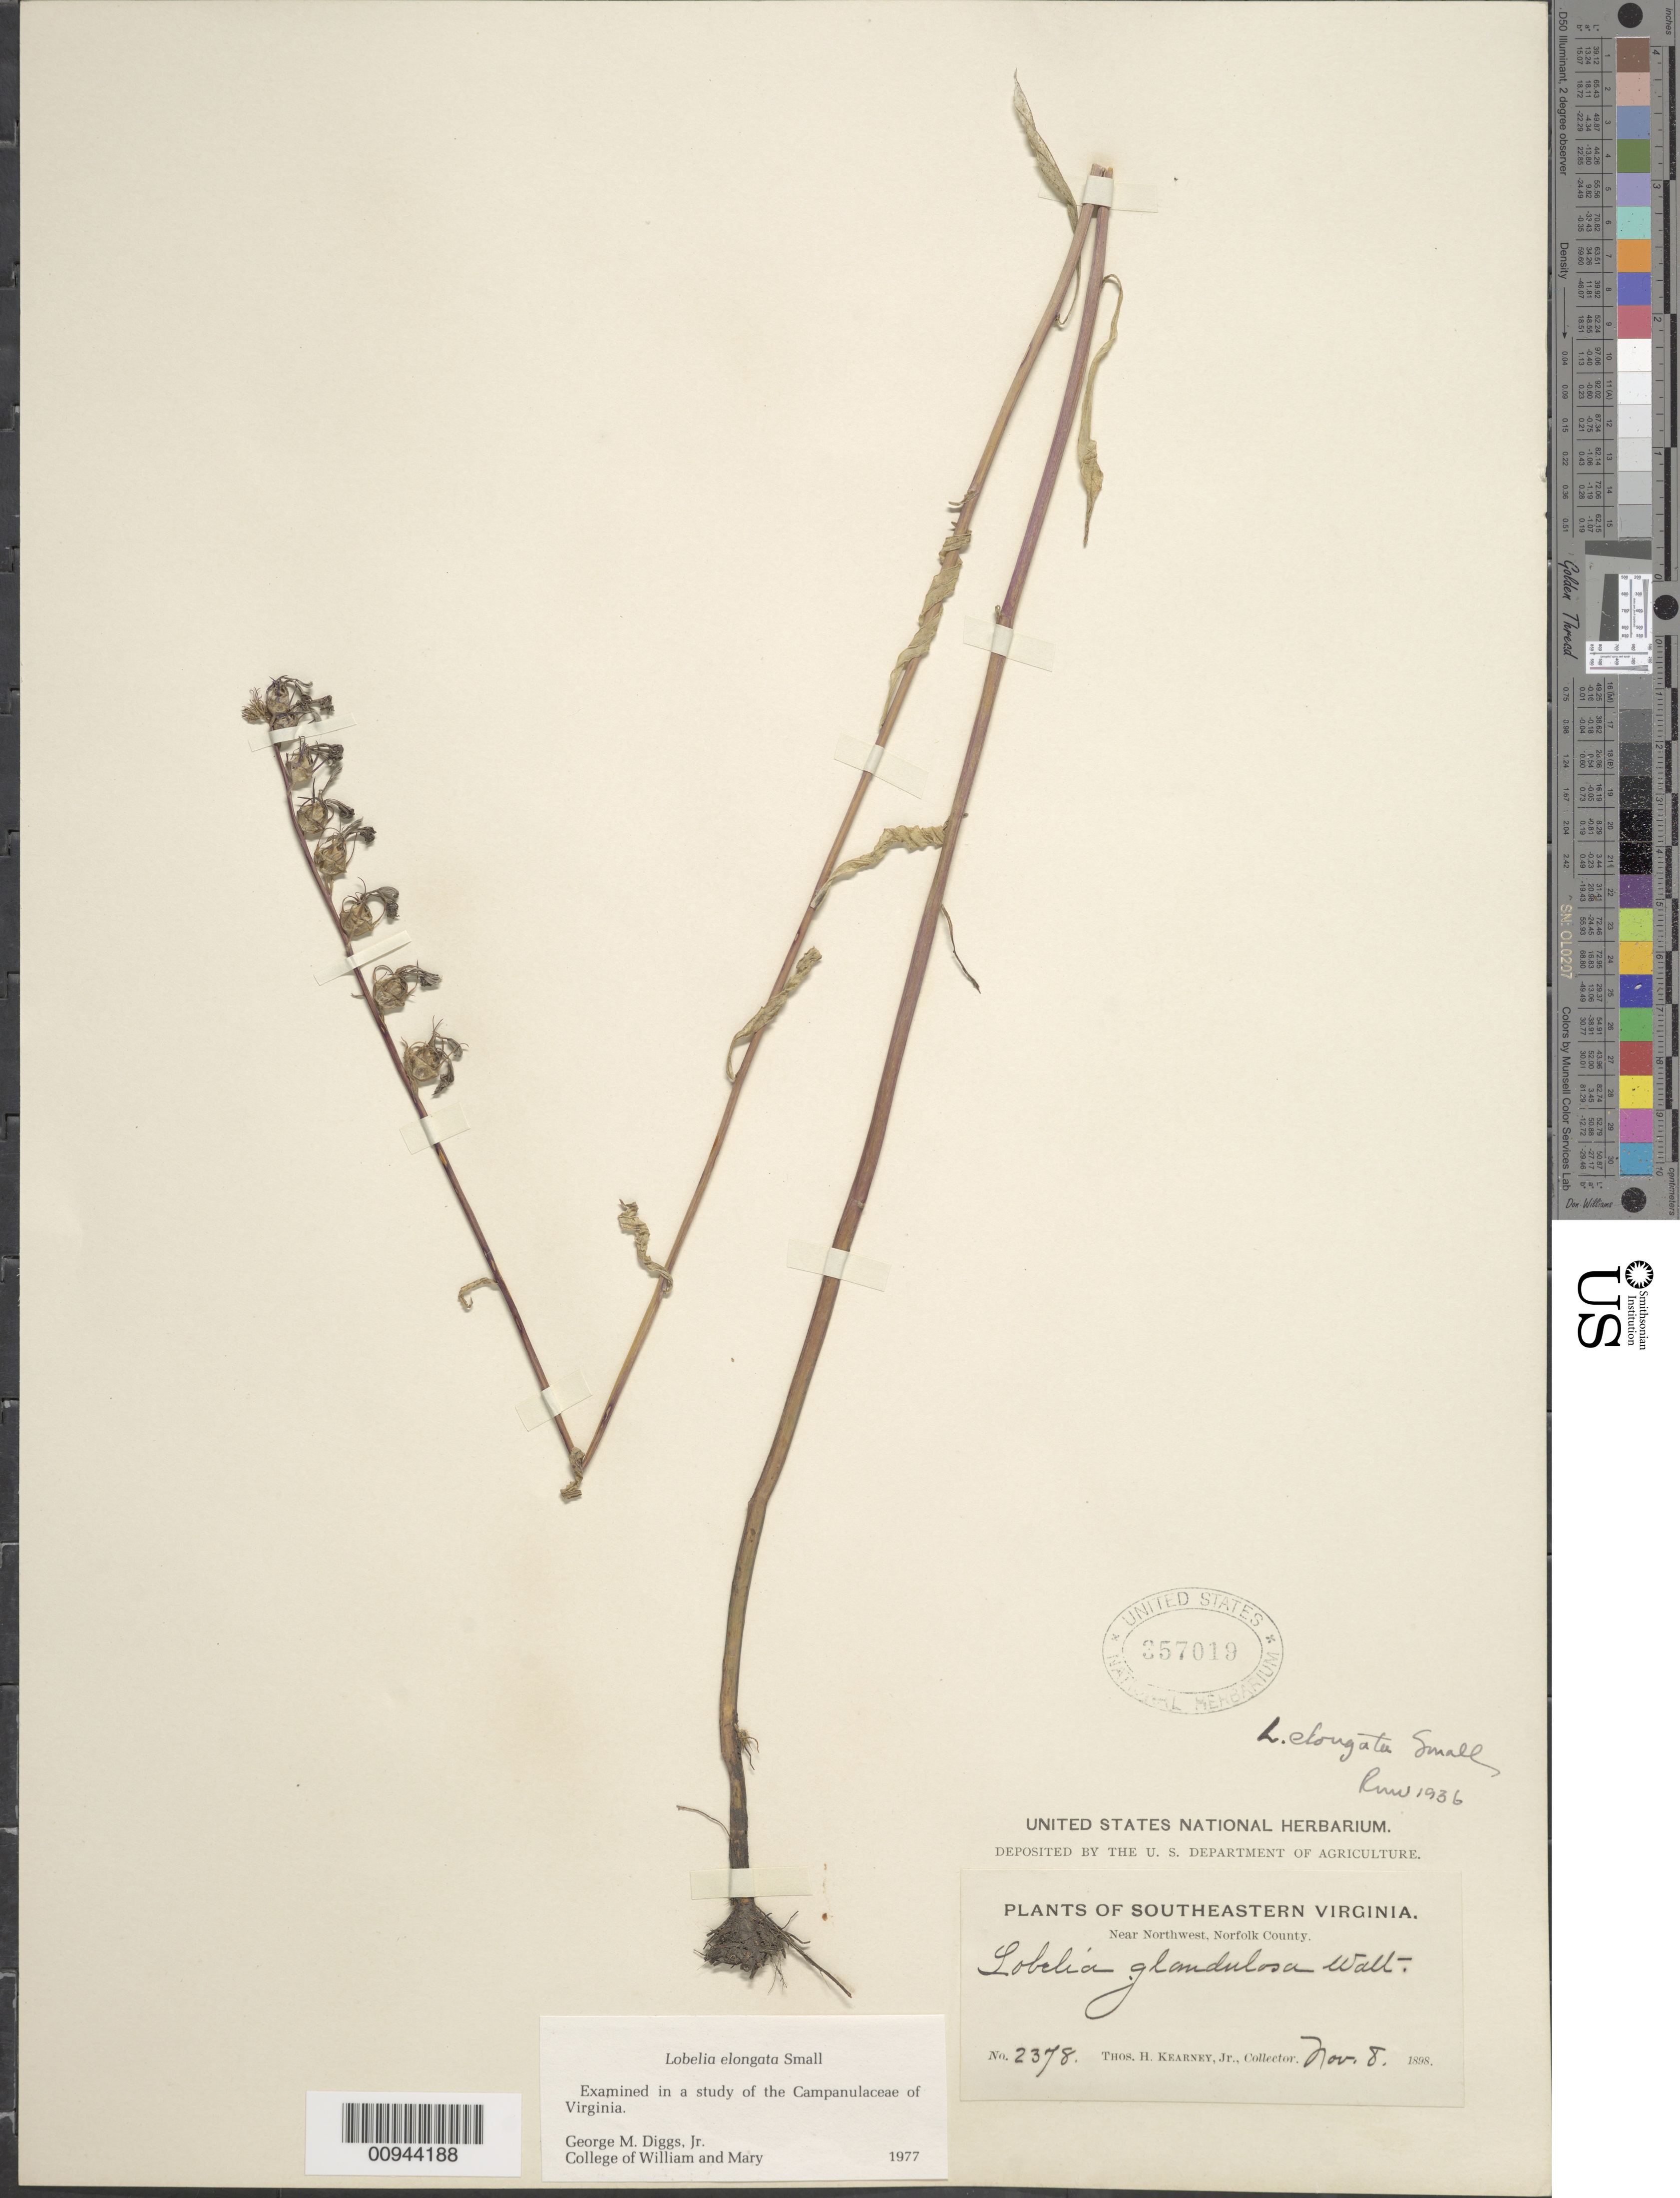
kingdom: Plantae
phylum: Tracheophyta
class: Magnoliopsida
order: Asterales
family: Campanulaceae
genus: Lobelia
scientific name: Lobelia elongata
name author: Small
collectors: T. H. Kearney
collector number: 2378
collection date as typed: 08 Nov 1898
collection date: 1898-11-08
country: United States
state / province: Virginia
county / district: City of Norfolk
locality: Northwest.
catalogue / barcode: US 357019